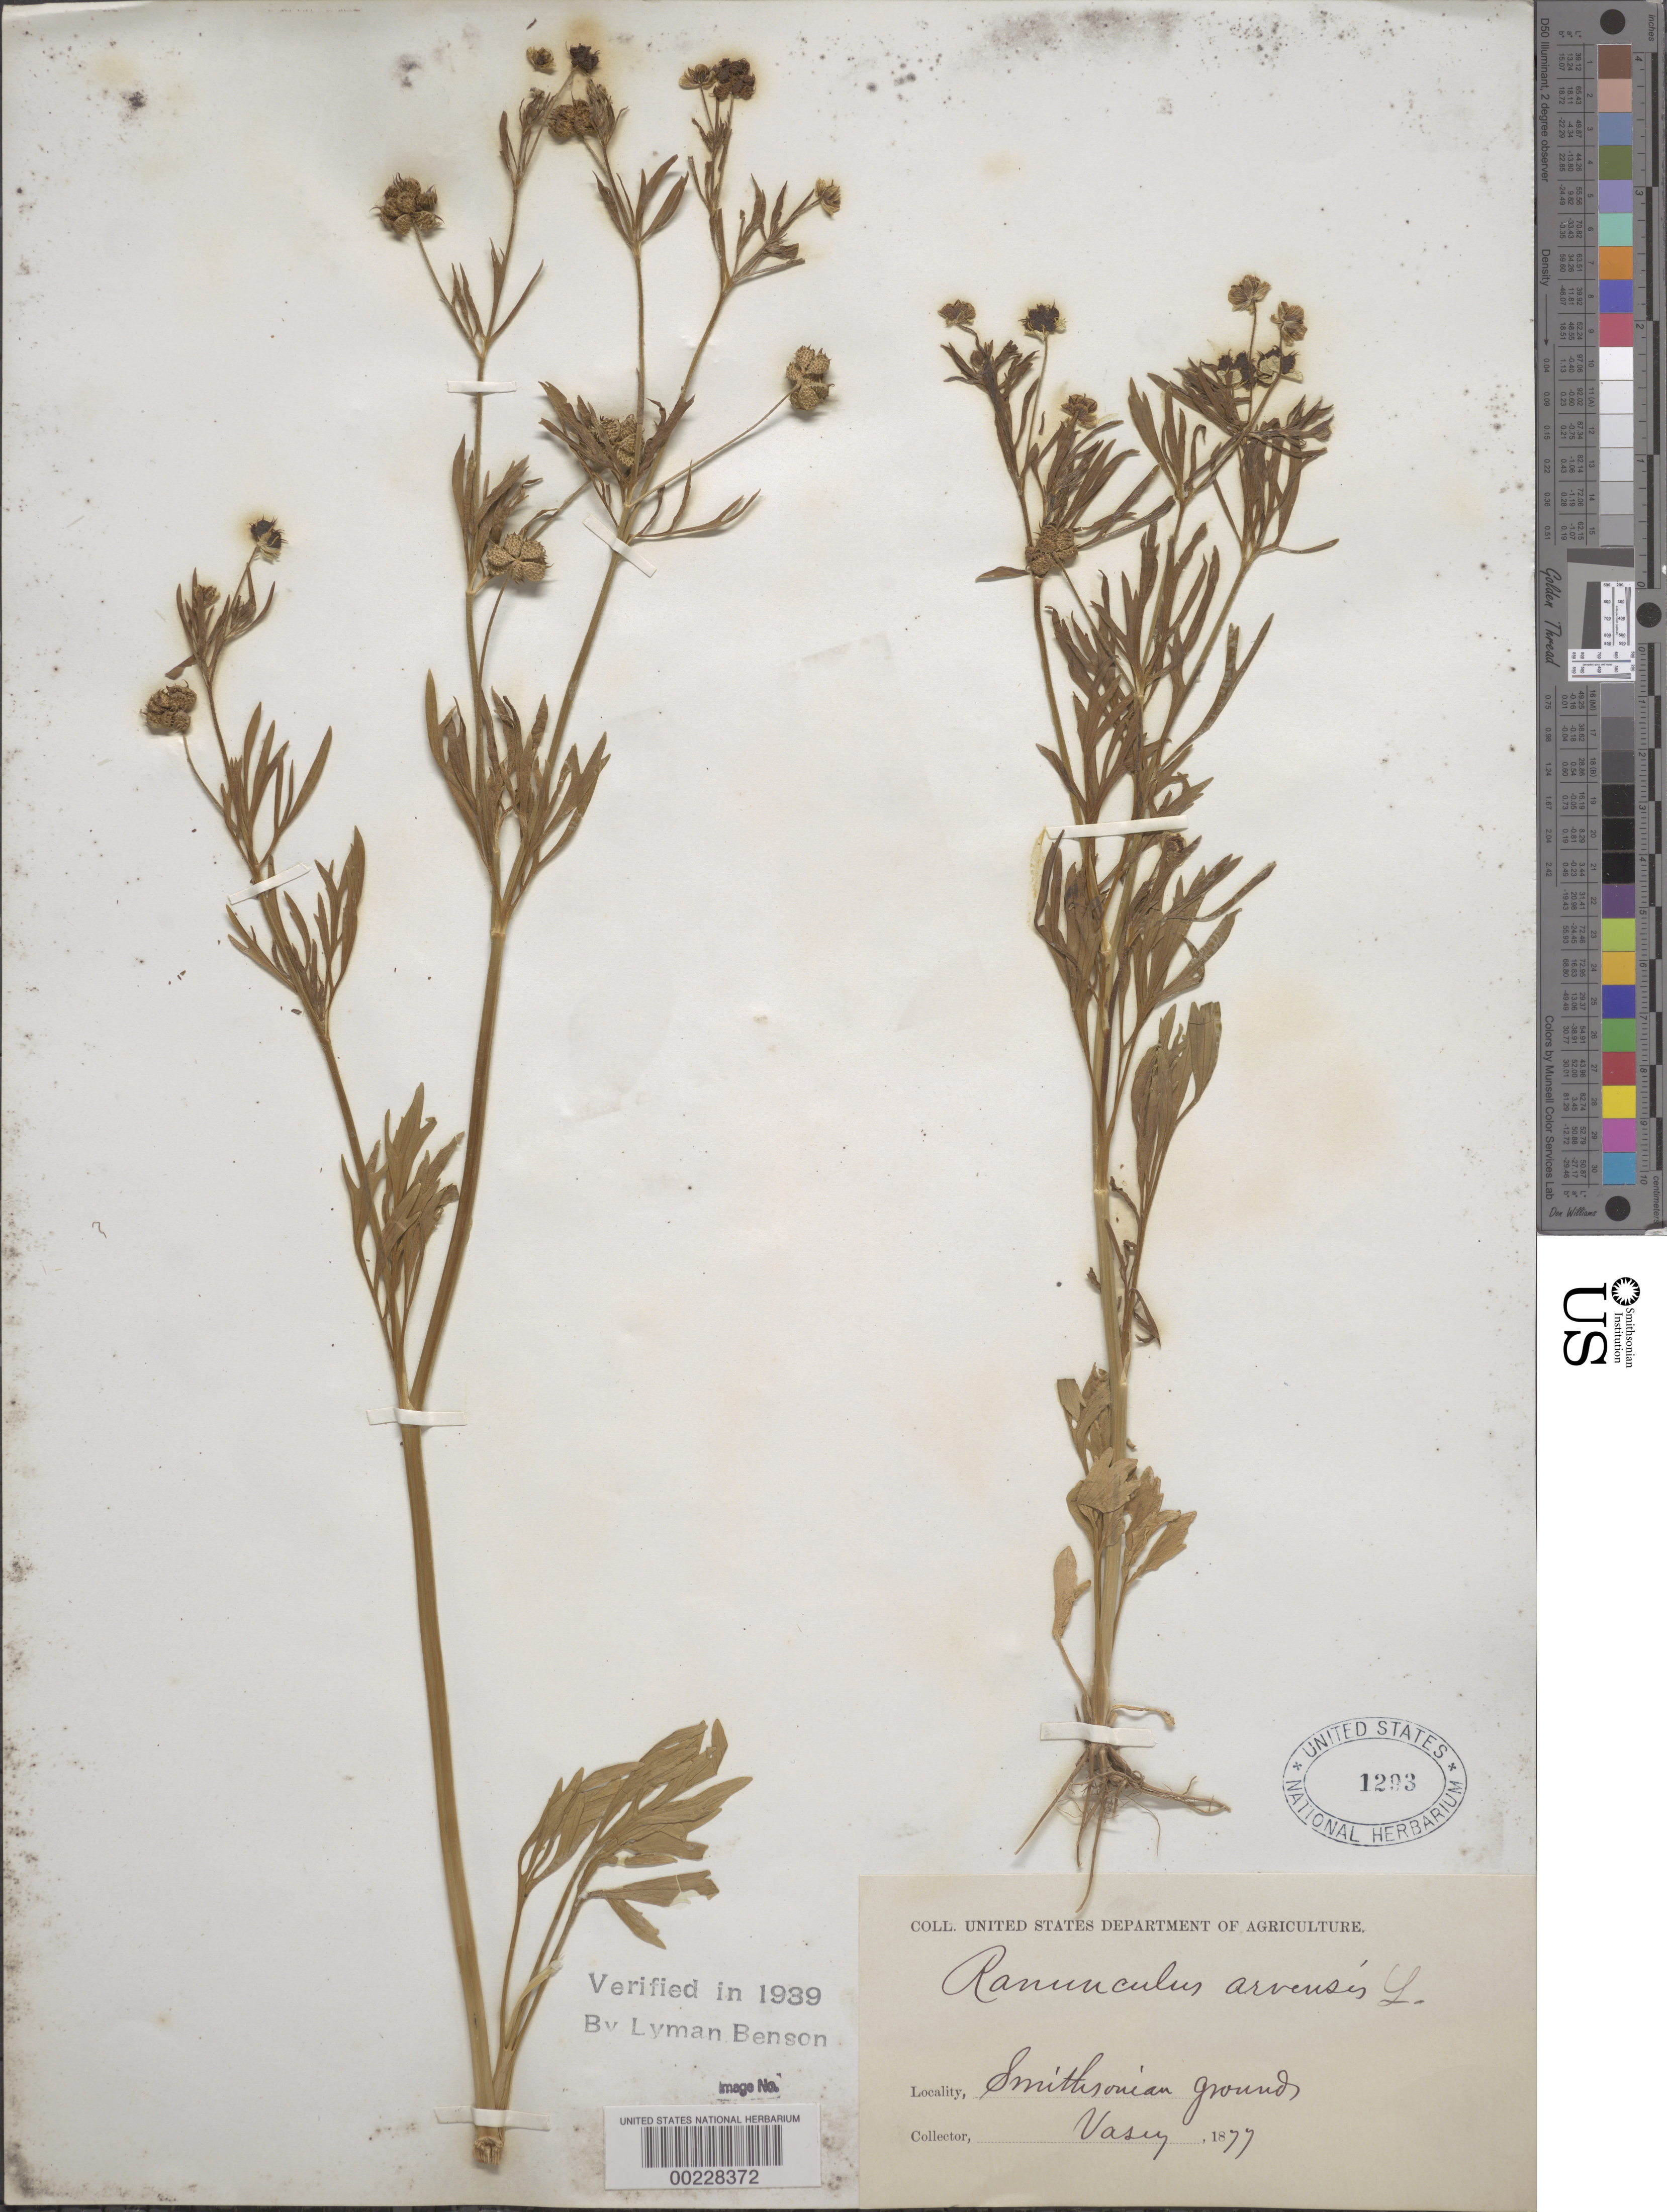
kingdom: Plantae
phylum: Tracheophyta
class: Magnoliopsida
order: Ranunculales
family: Ranunculaceae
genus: Ranunculus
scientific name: Ranunculus arvensis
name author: L.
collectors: G. R. Vasey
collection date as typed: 1877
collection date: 1877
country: United States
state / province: District of Columbia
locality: Smithsonian grounds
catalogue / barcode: US 1293